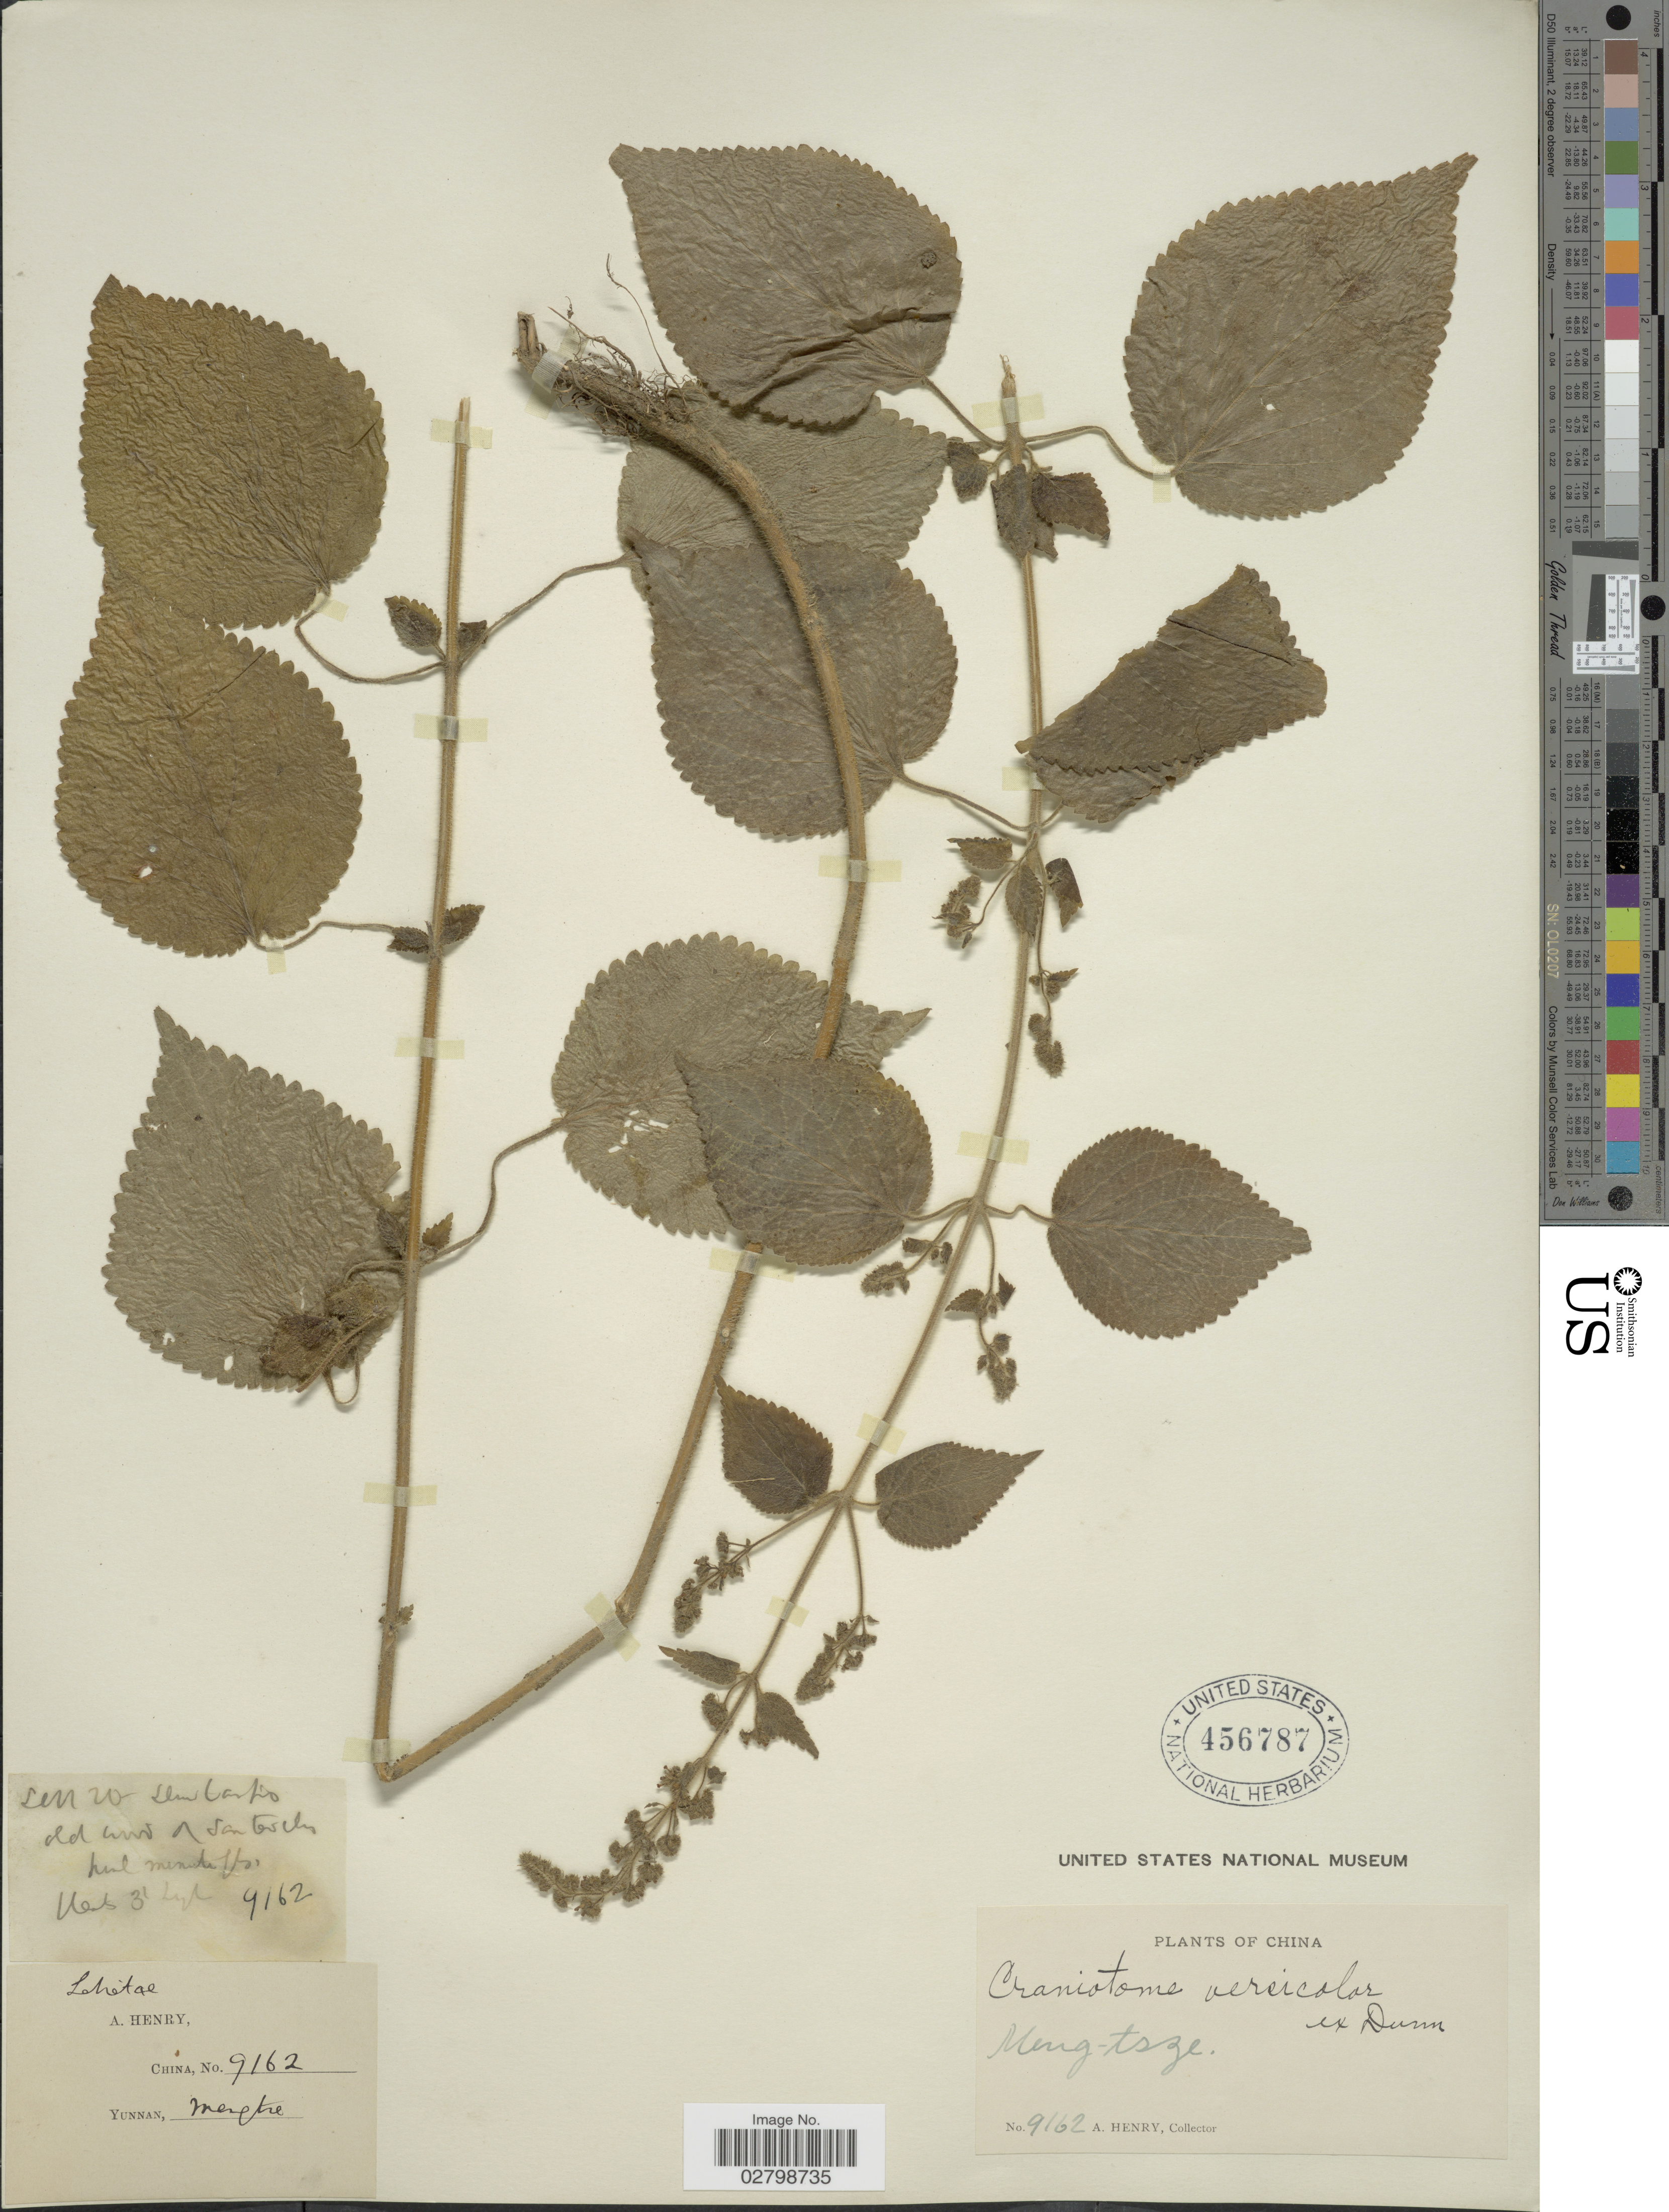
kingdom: Plantae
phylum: Tracheophyta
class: Magnoliopsida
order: Lamiales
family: Lamiaceae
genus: Craniotome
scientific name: Craniotome furcata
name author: (Link) Kuntze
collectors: A. Henry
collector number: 9162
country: China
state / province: Yunnan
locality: Meng-tsze.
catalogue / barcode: US 456787